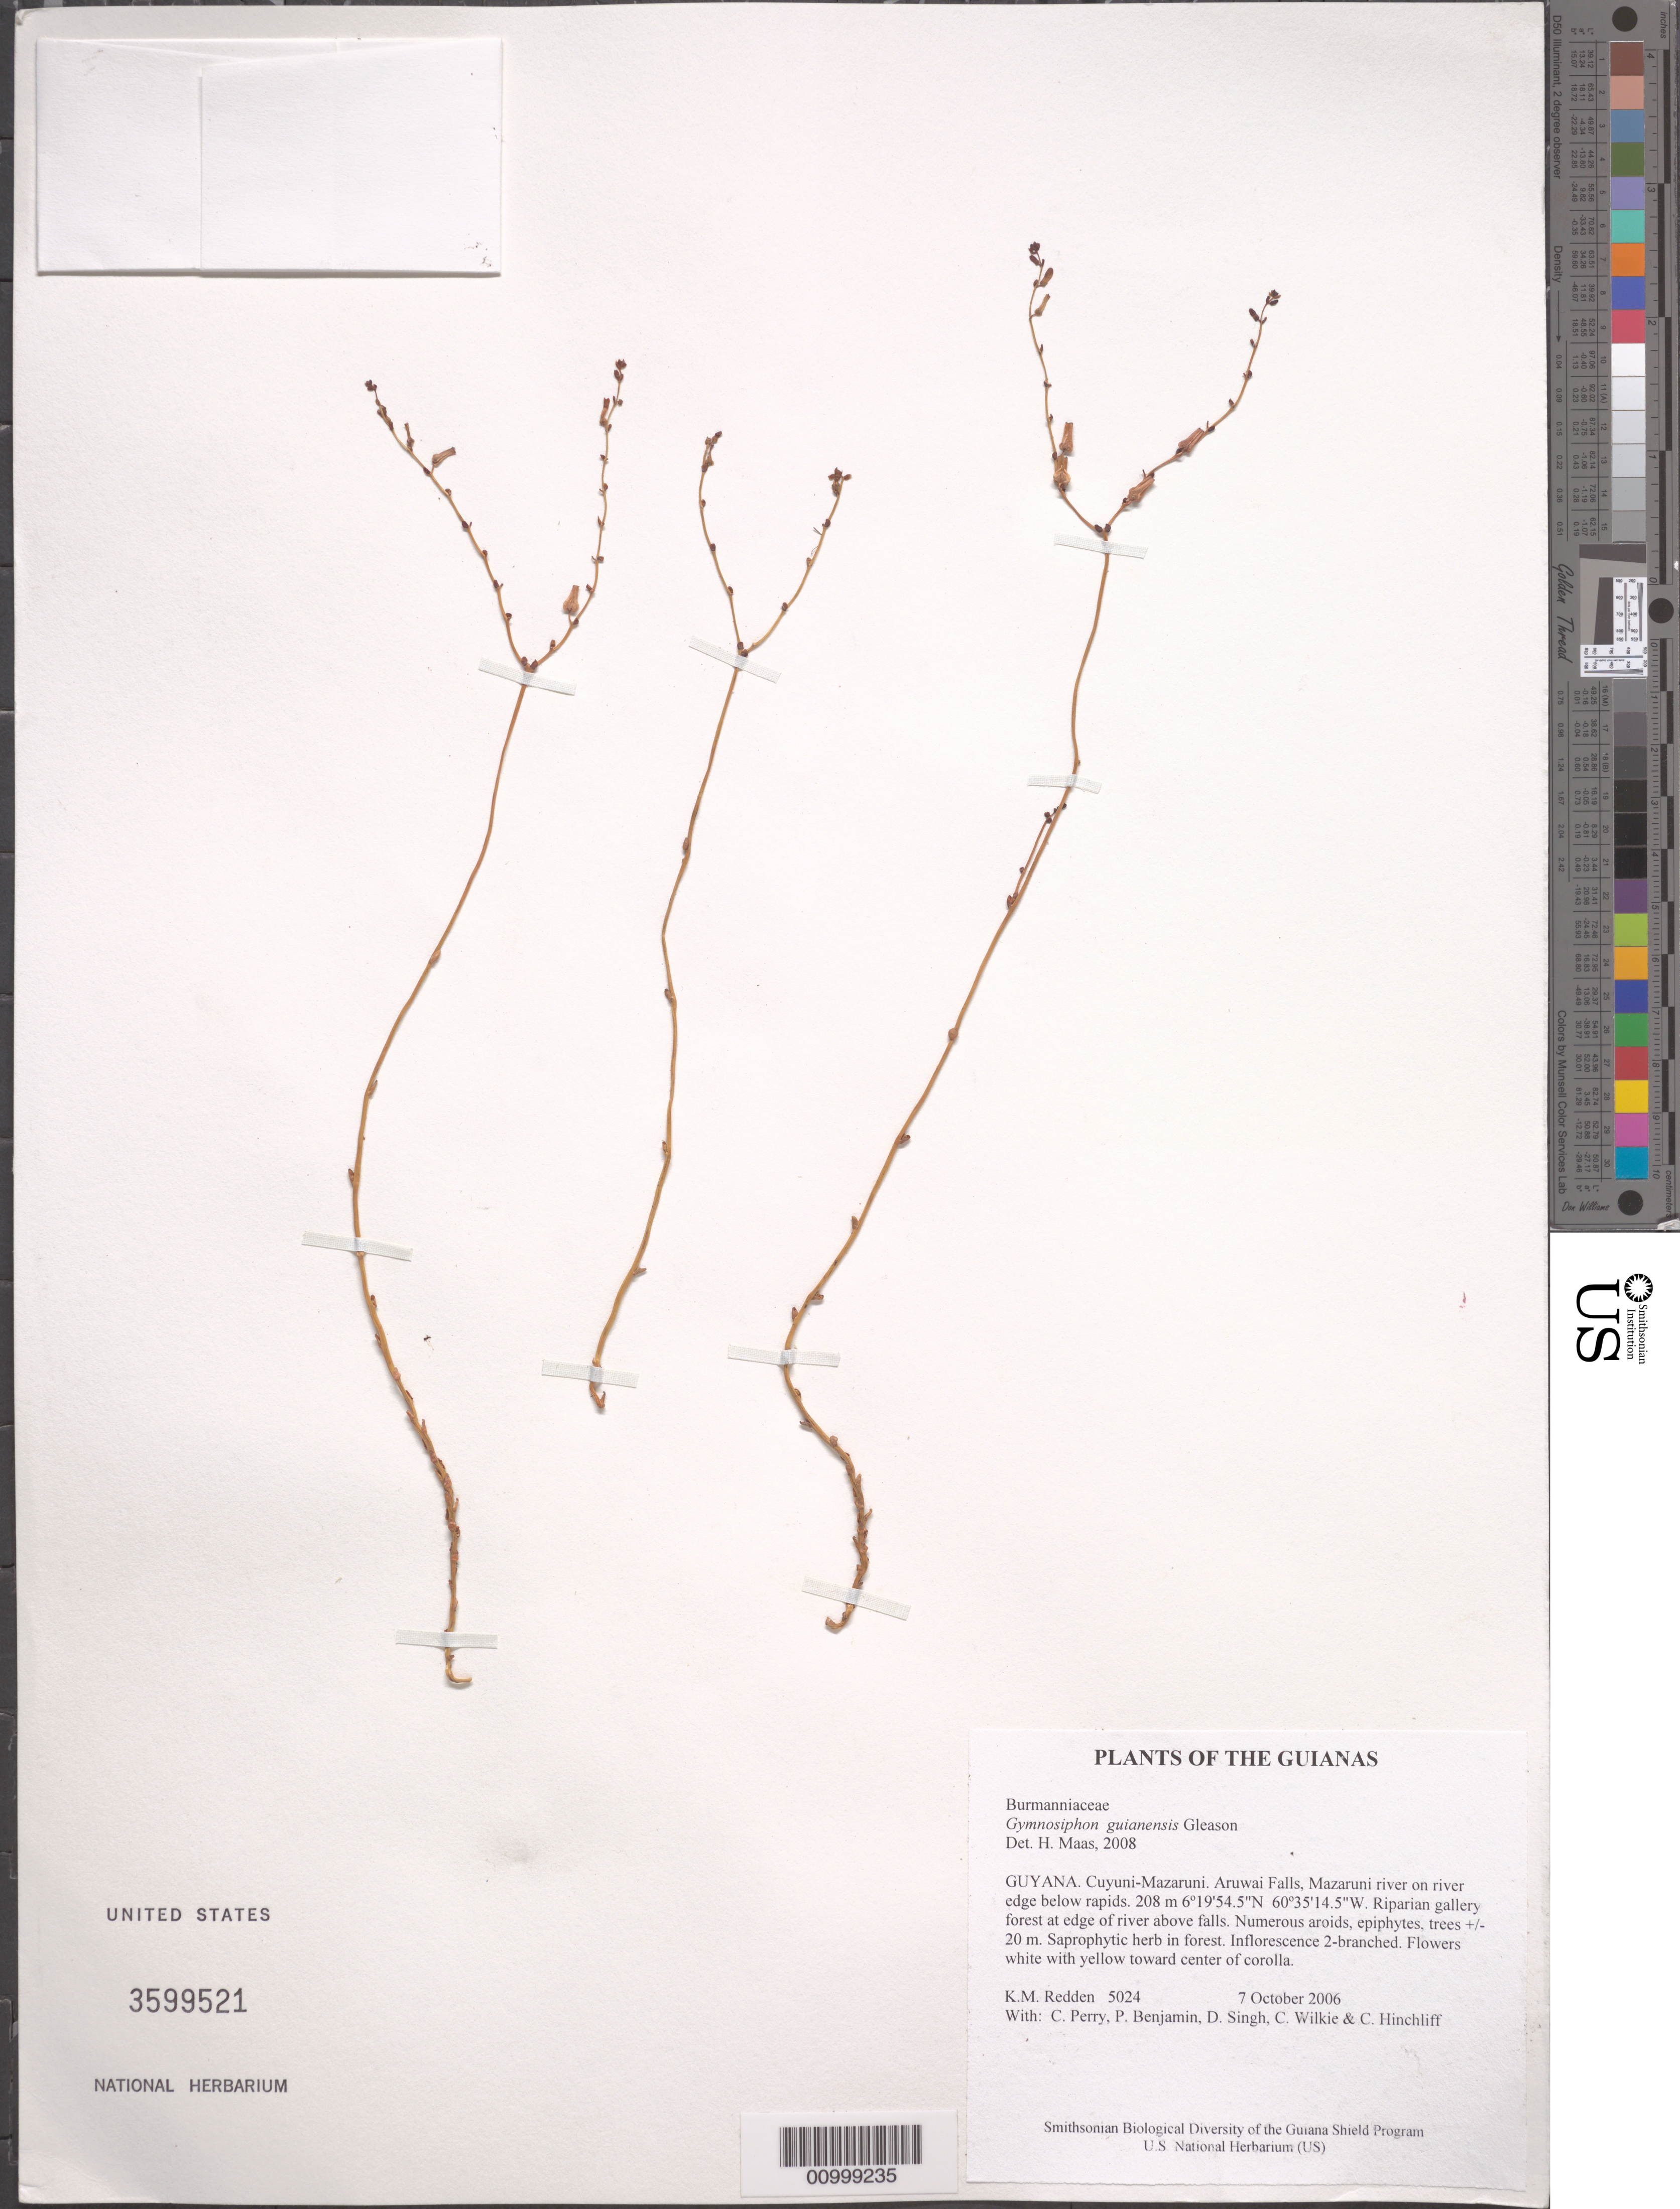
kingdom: Plantae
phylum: Tracheophyta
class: Liliopsida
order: Dioscoreales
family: Burmanniaceae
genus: Gymnosiphon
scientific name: Gymnosiphon guianensis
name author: Gleason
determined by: Maas, H.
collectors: K. M. Redden, C. Perry, P. Benjamin, D. Singh, C. Wilkie & C. E. Hinchliff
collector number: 5024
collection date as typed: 7 October 2006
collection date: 2006-10-07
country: Guyana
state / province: Cuyuni-Mazaruni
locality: Arawai Falls, Mazaruni river on river edge below rapids.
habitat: Riparian gallery forest at edge of river above falls. Numerous aroids, epiphytes, trees +/- 20 m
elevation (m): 208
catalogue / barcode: US 3599521